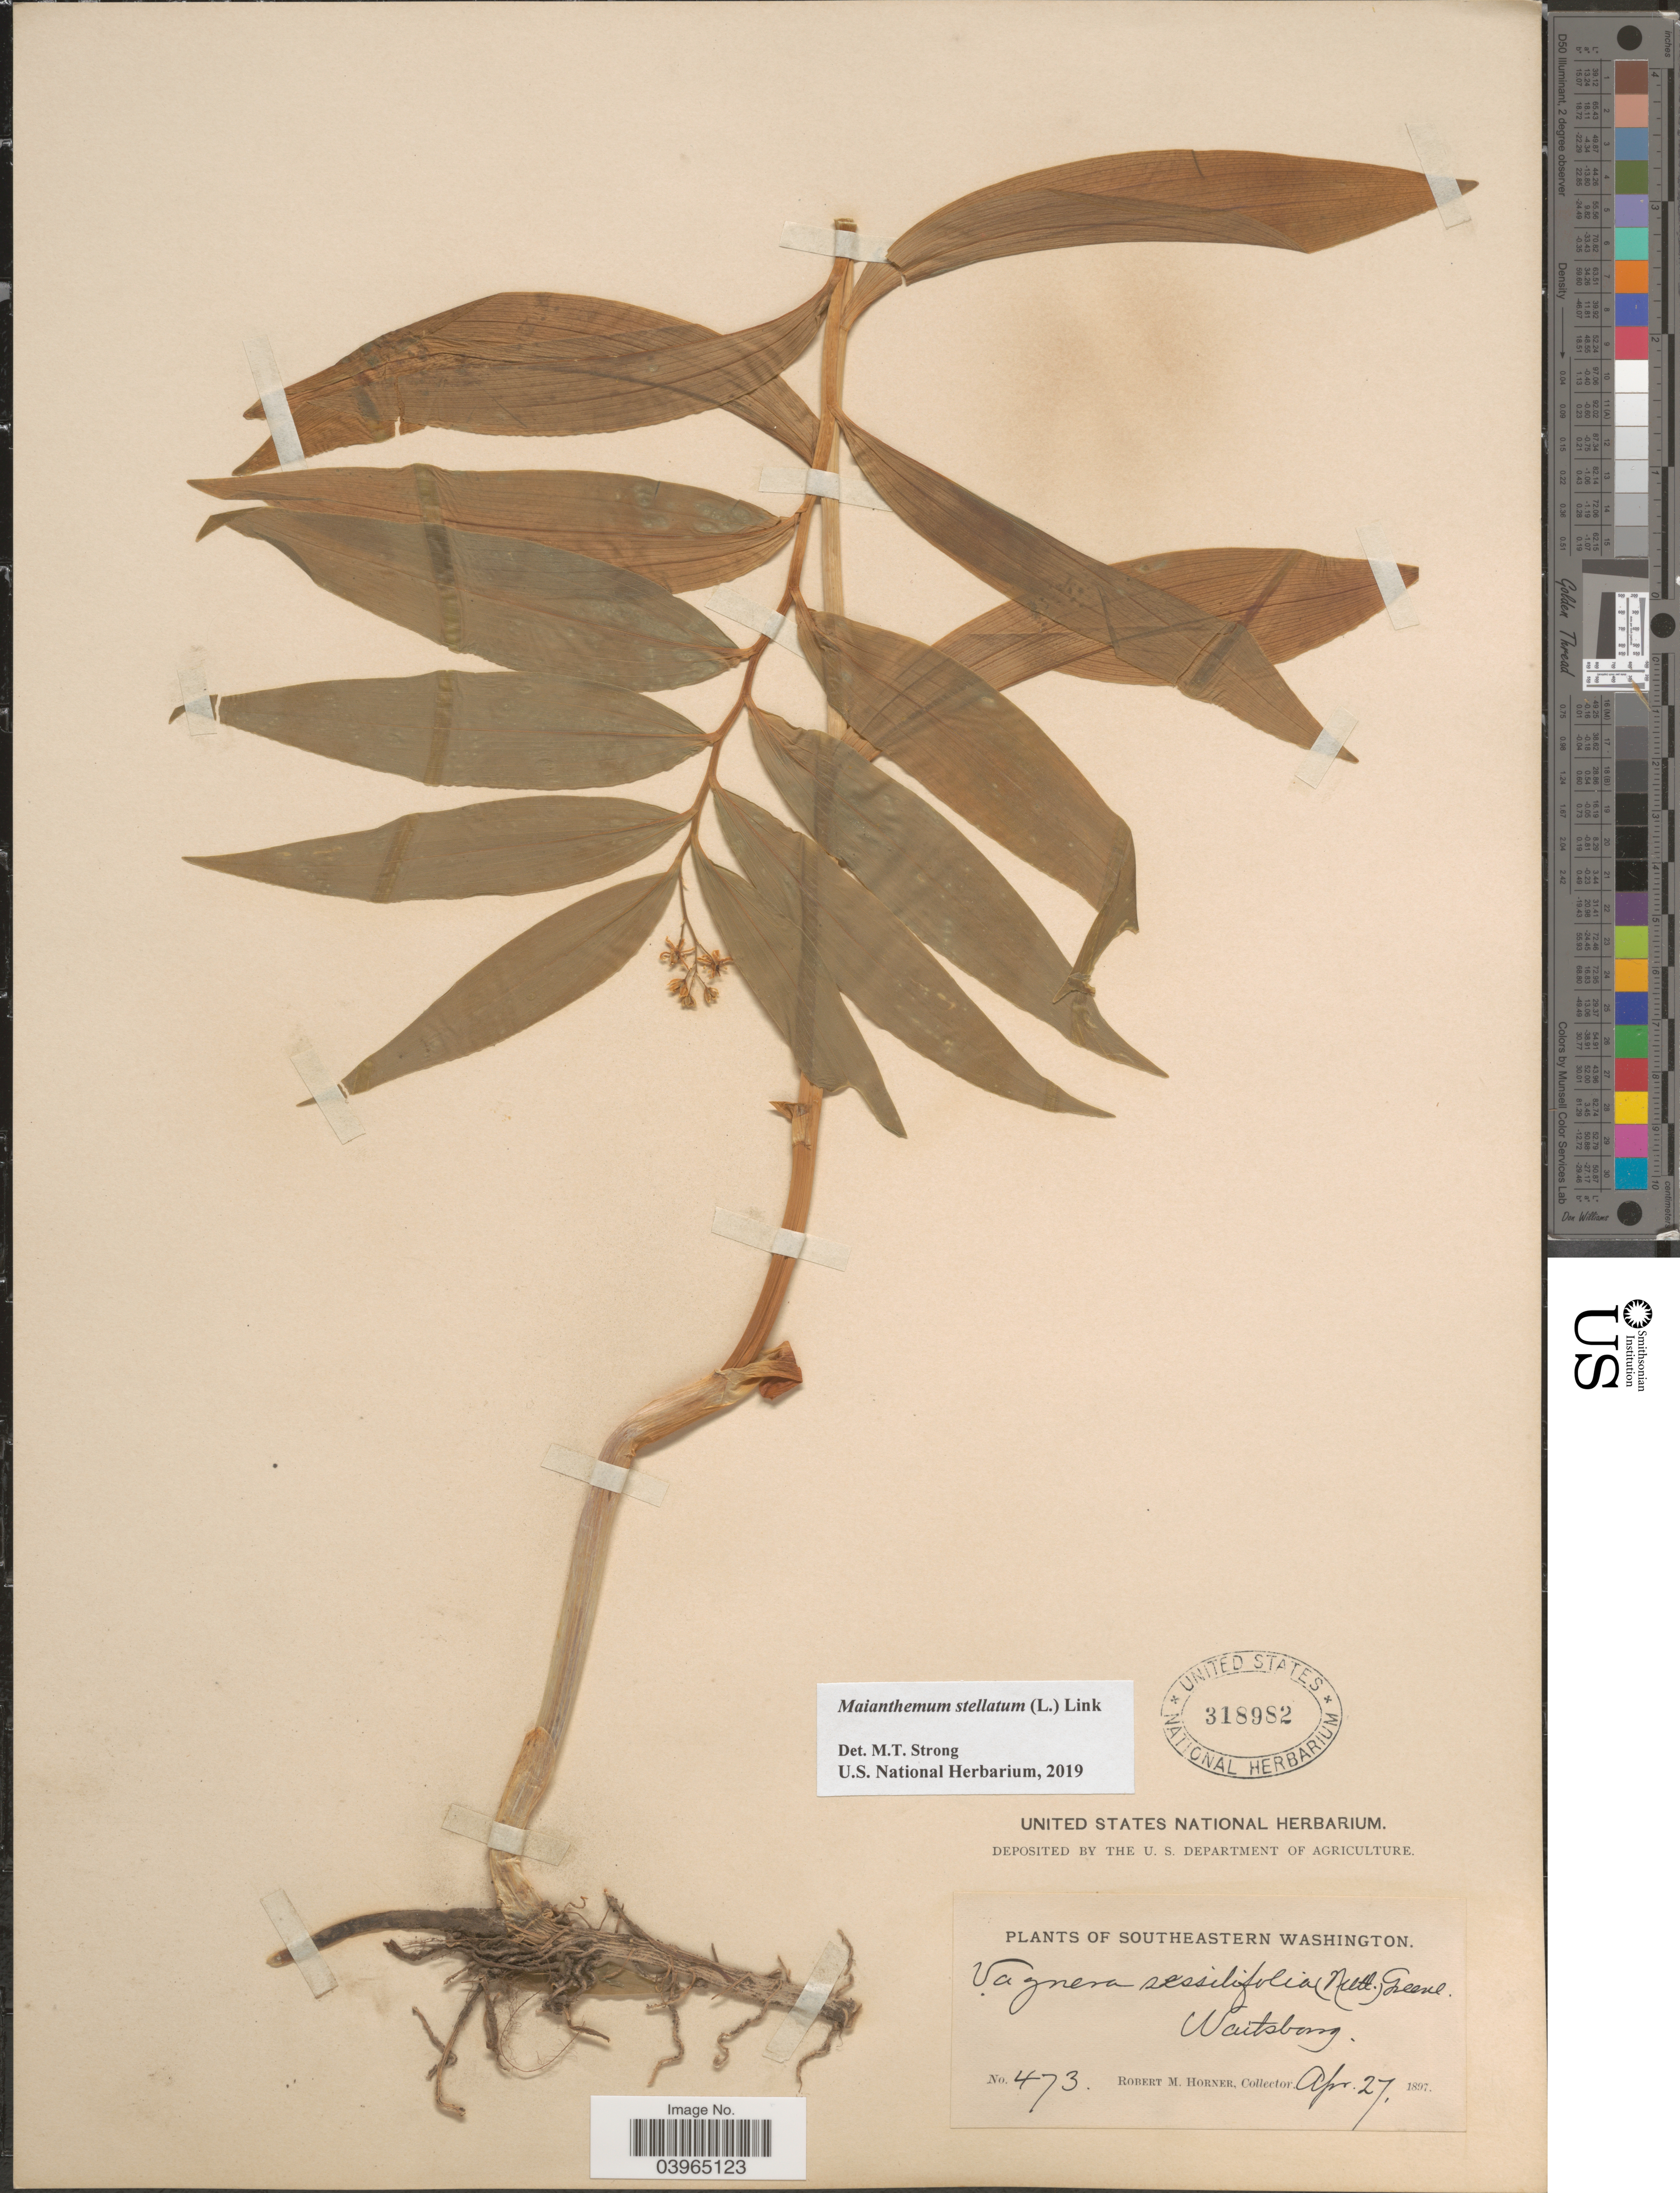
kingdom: Plantae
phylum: Tracheophyta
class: Liliopsida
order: Asparagales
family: Asparagaceae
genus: Maianthemum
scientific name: Maianthemum stellatum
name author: (L.) Link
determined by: Strong, Mark T., (BOT), Smithsonian Institution - National Museum of Natural History (UNITED STATES)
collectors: R. Horner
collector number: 473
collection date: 1897-04-27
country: United States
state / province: Washington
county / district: Walla Walla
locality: Southeastern Washington. Waitsburg.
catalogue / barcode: US 318982